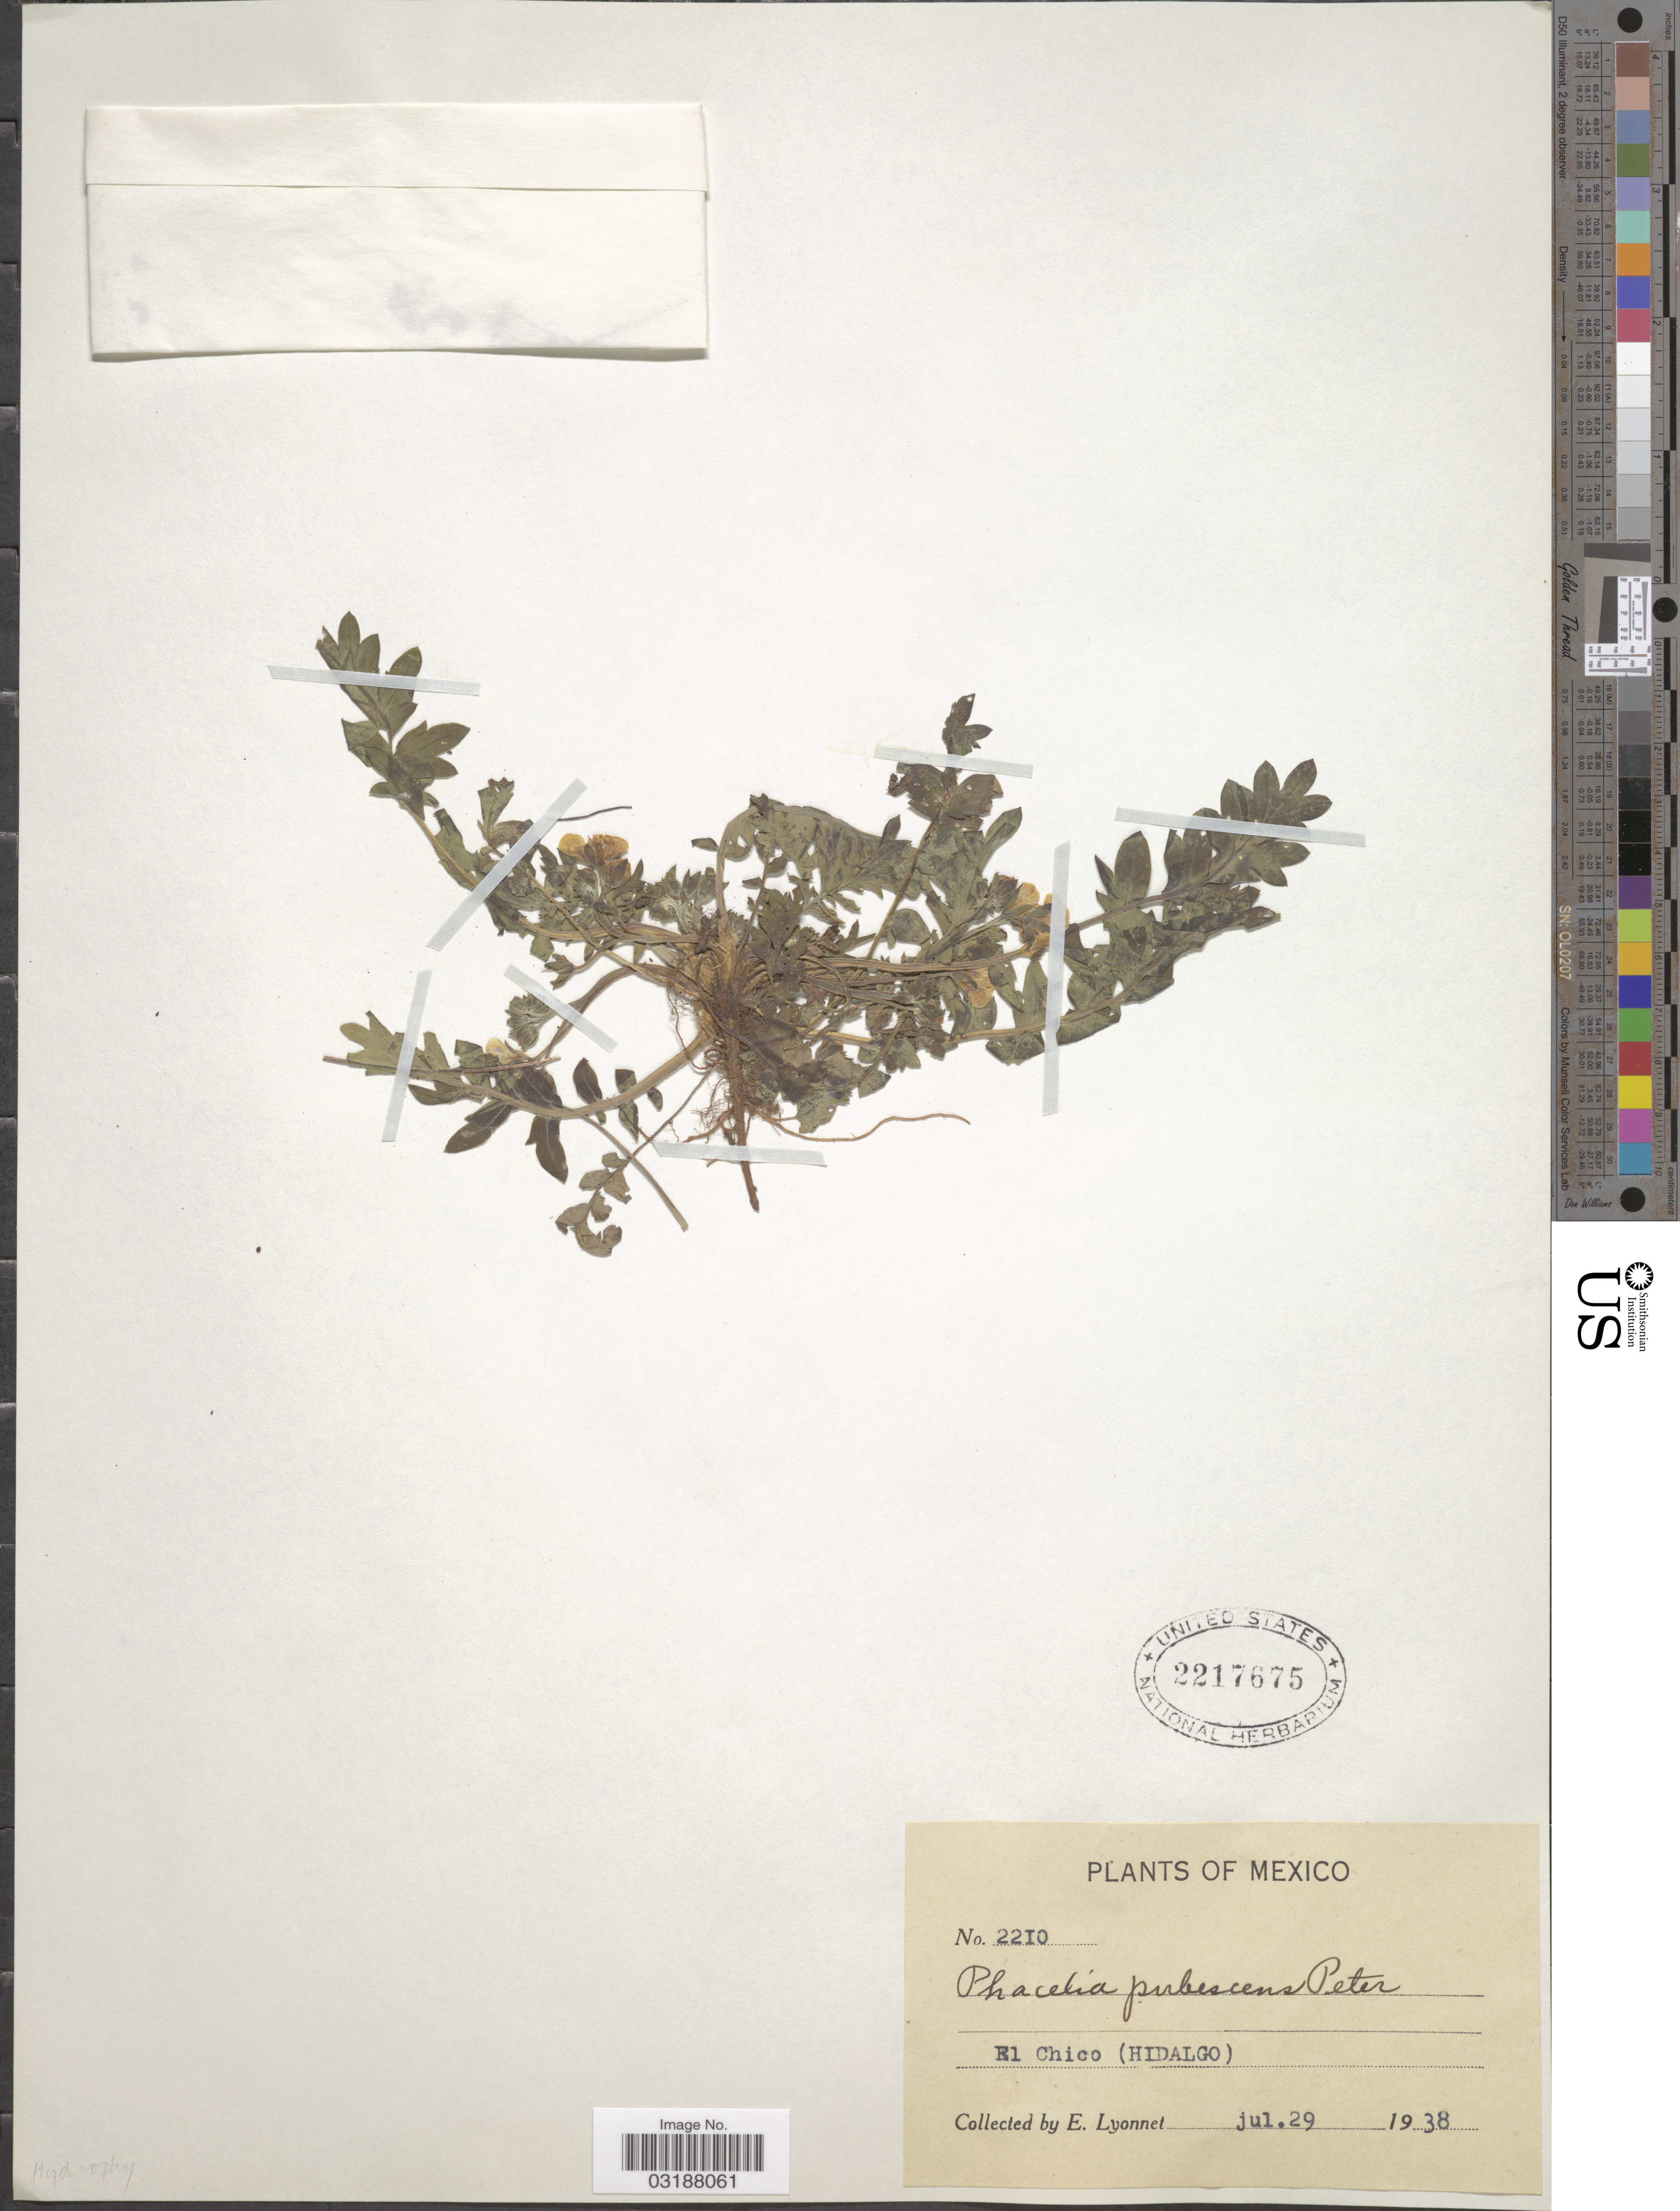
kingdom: Plantae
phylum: Tracheophyta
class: Magnoliopsida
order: Boraginales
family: Hydrophyllaceae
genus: Phacelia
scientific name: Phacelia pubescens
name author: Poir.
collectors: E. Lyonnet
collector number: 2210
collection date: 1938-07-29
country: Mexico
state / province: Hidalgo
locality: El Chico.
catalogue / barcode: US 2217675